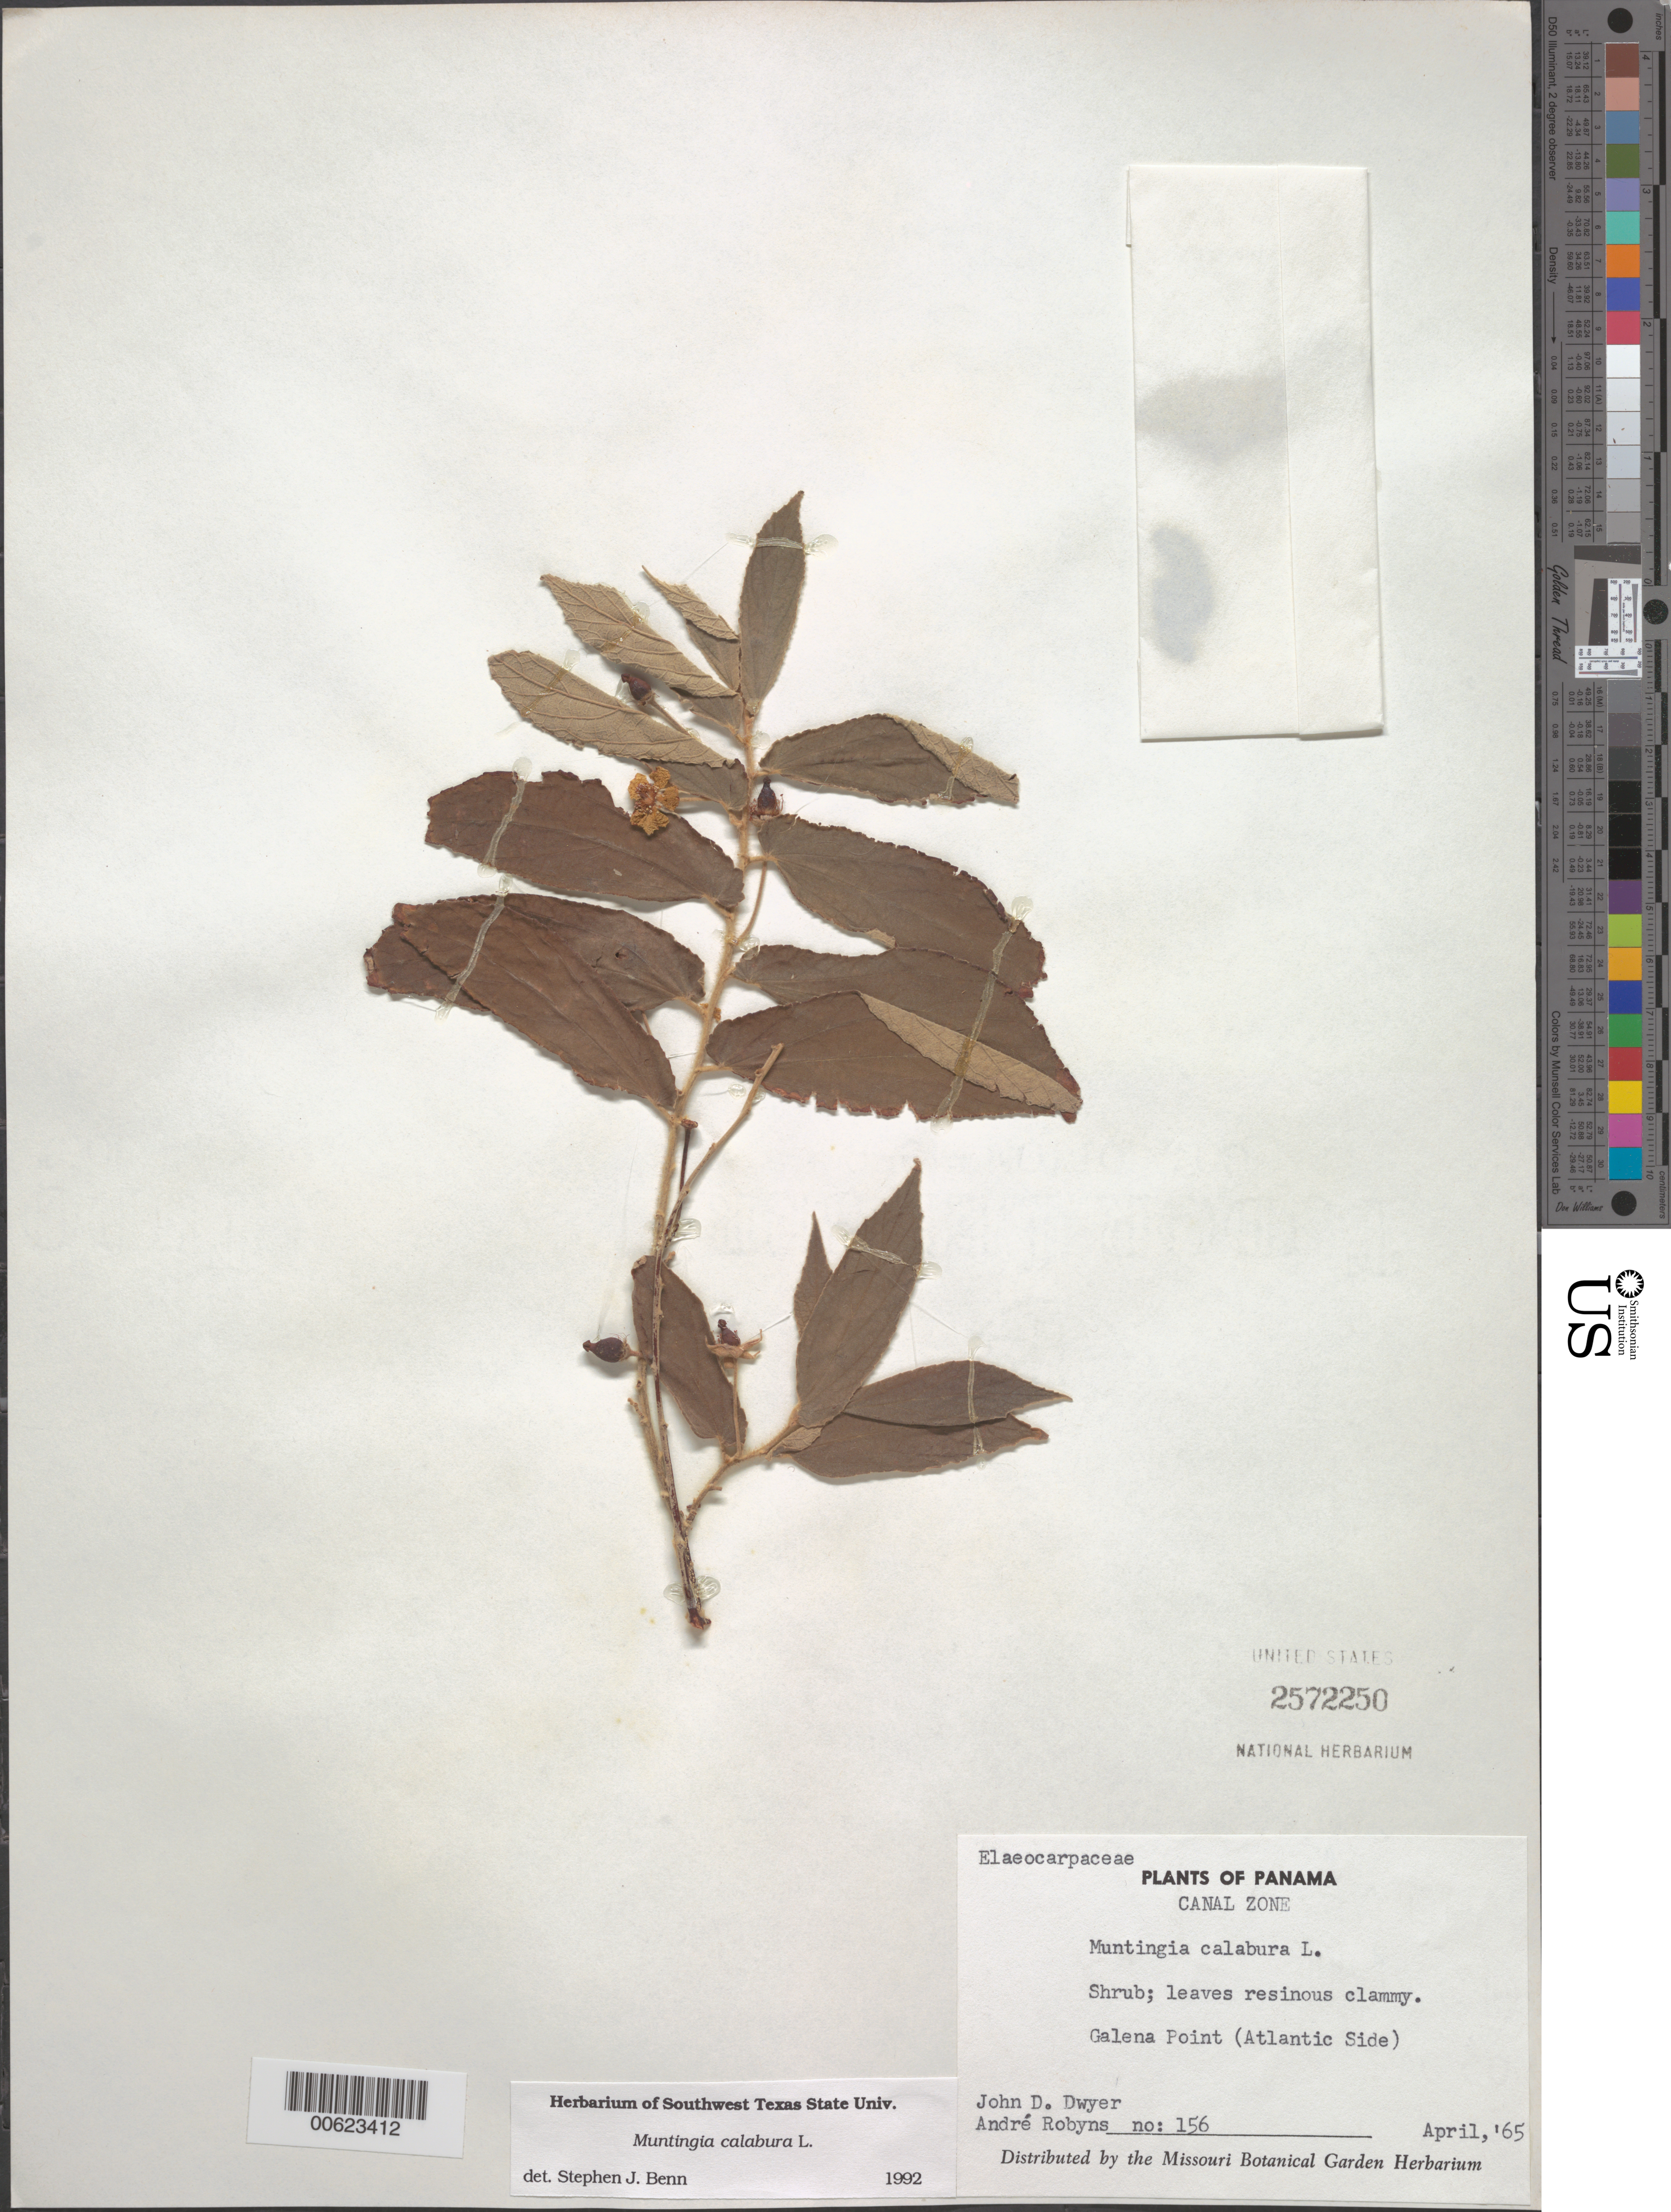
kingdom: Plantae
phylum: Tracheophyta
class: Magnoliopsida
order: Malvales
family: Muntingiaceae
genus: Muntingia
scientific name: Muntingia calabura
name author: L.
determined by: Benn, S. J.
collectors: J. D. Dwyer & A. G. Robyns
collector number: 156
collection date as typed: Apr 1965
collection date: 1965-04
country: Panama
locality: Galena Point (Atlantic Side)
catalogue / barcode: US 2572250